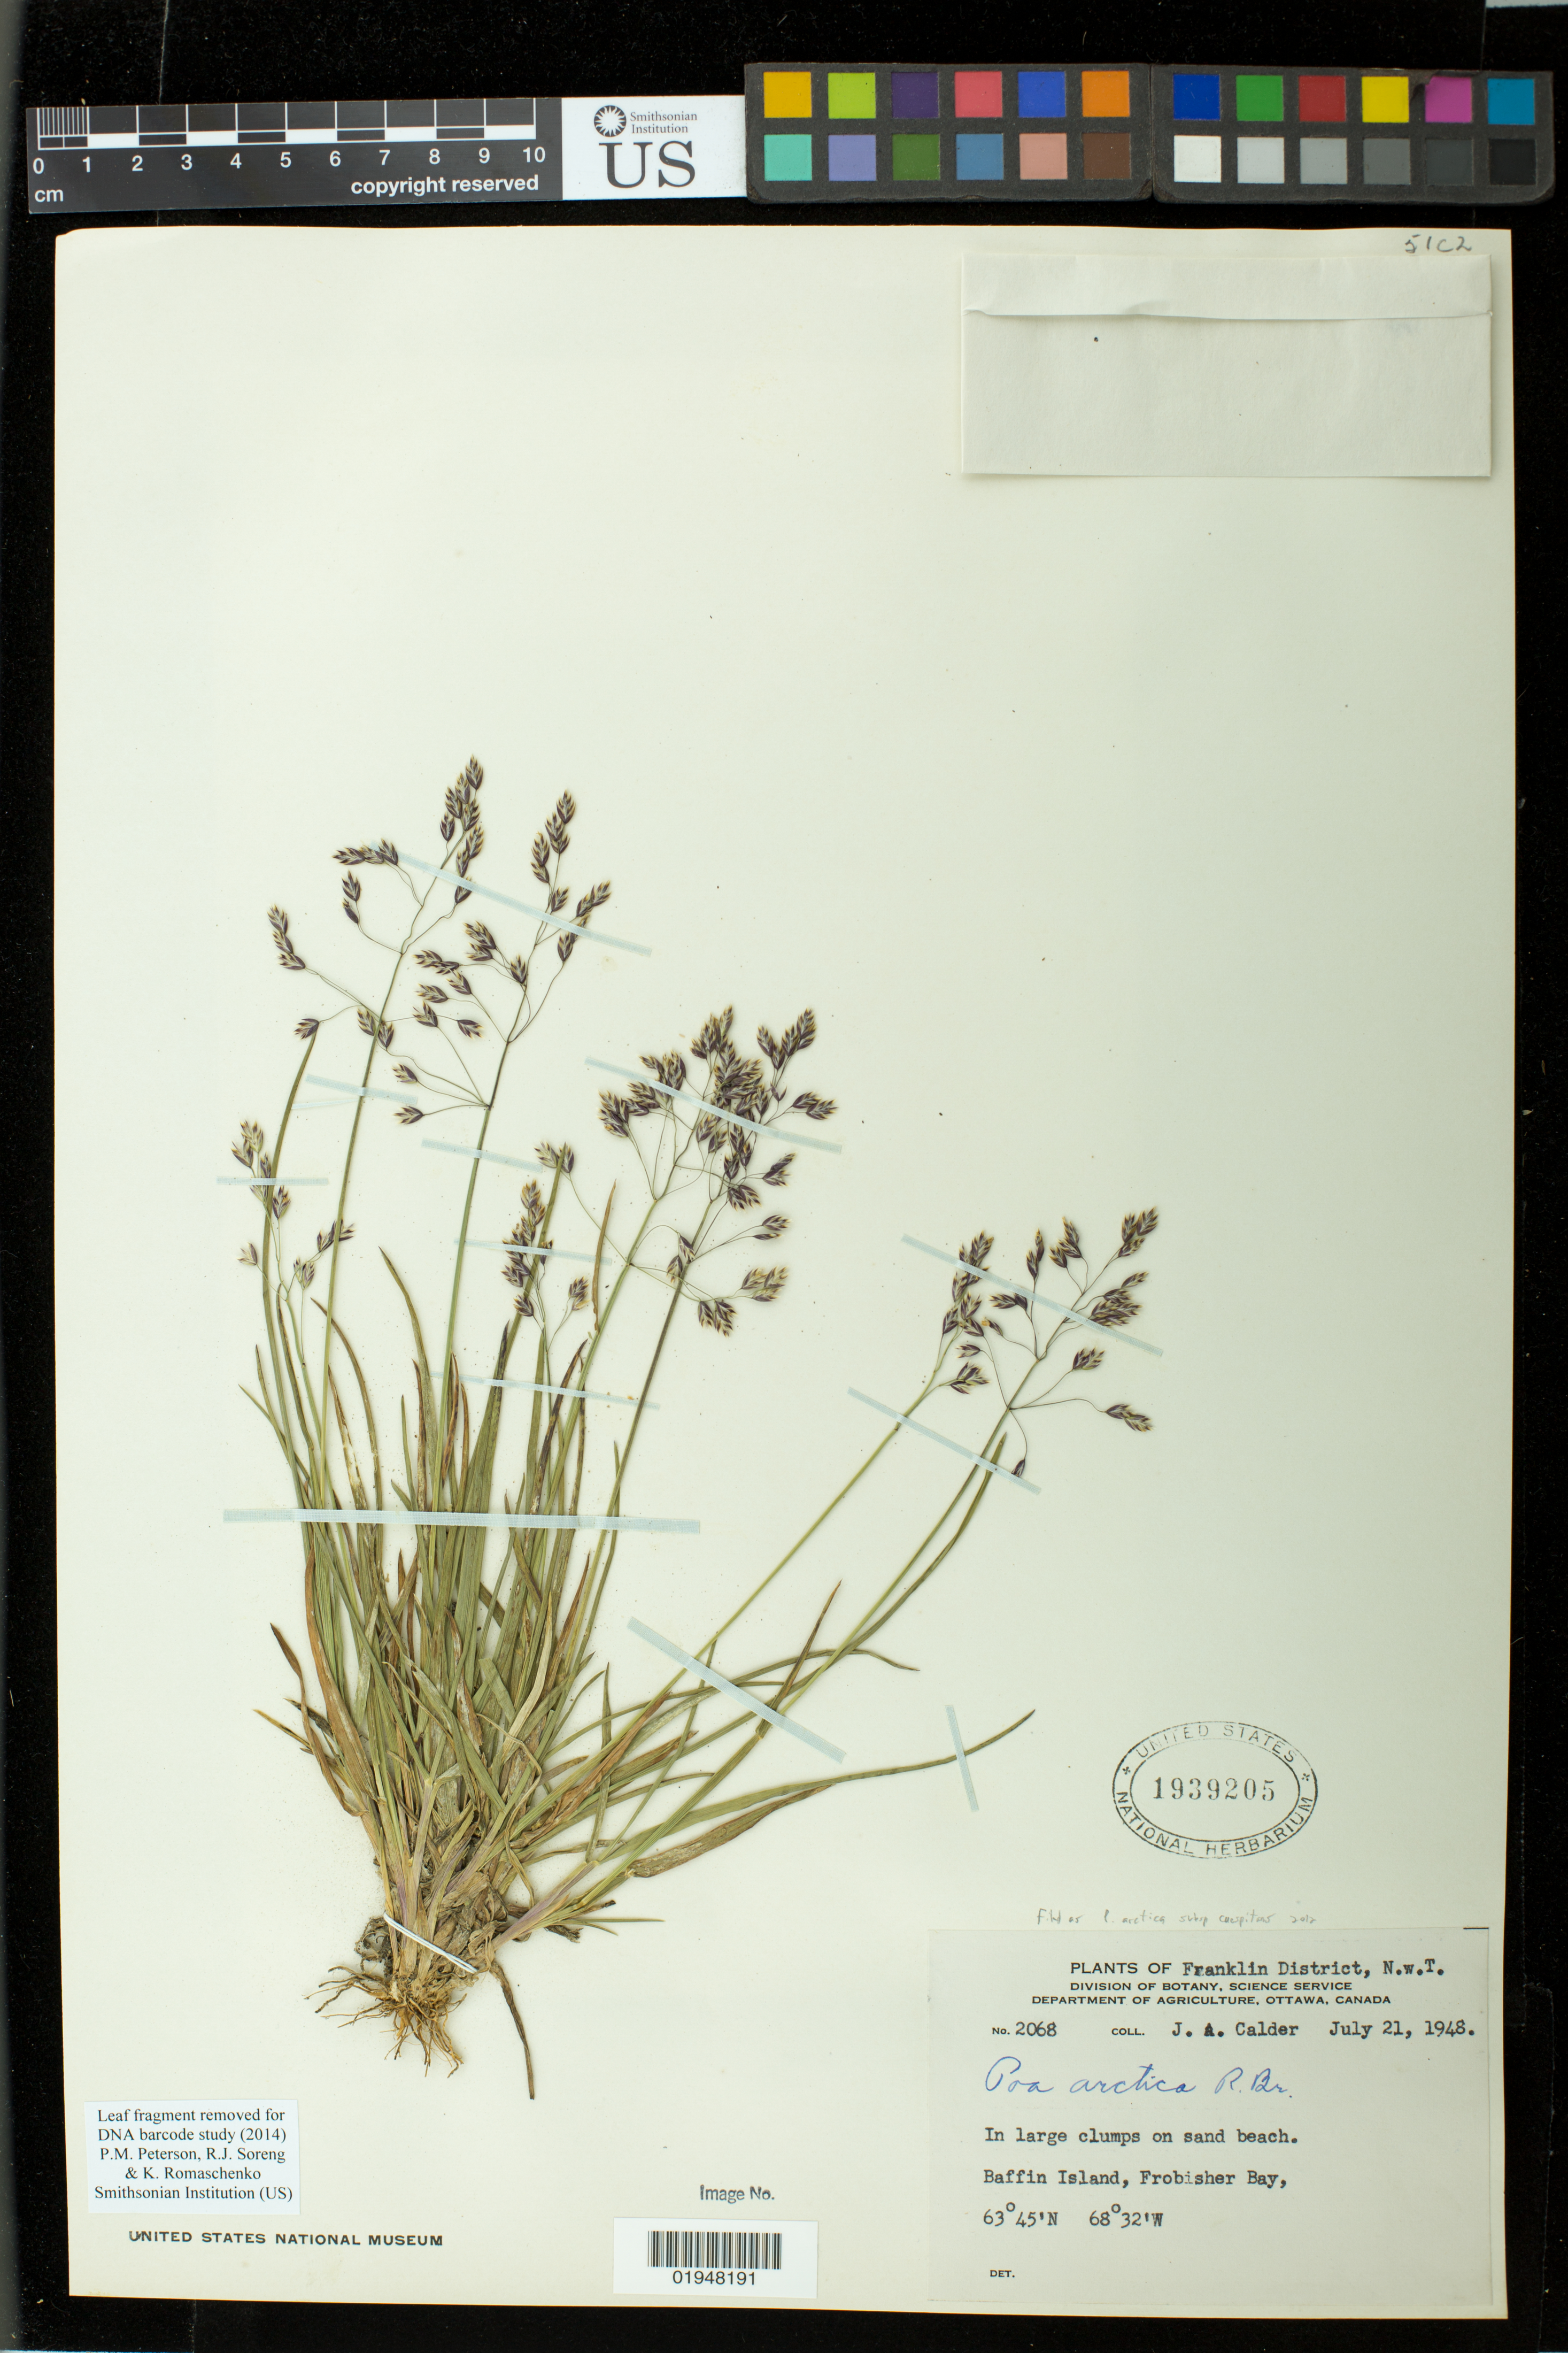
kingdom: Plantae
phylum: Tracheophyta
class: Liliopsida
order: Poales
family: Poaceae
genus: Poa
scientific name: Poa arctica subsp. caespitans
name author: (Simmons) Nannf.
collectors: J. A. Calder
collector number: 2068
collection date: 1948-07-21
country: Canada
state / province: Nunavut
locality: Baffin Island, Frobisher Bay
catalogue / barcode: US 1939205